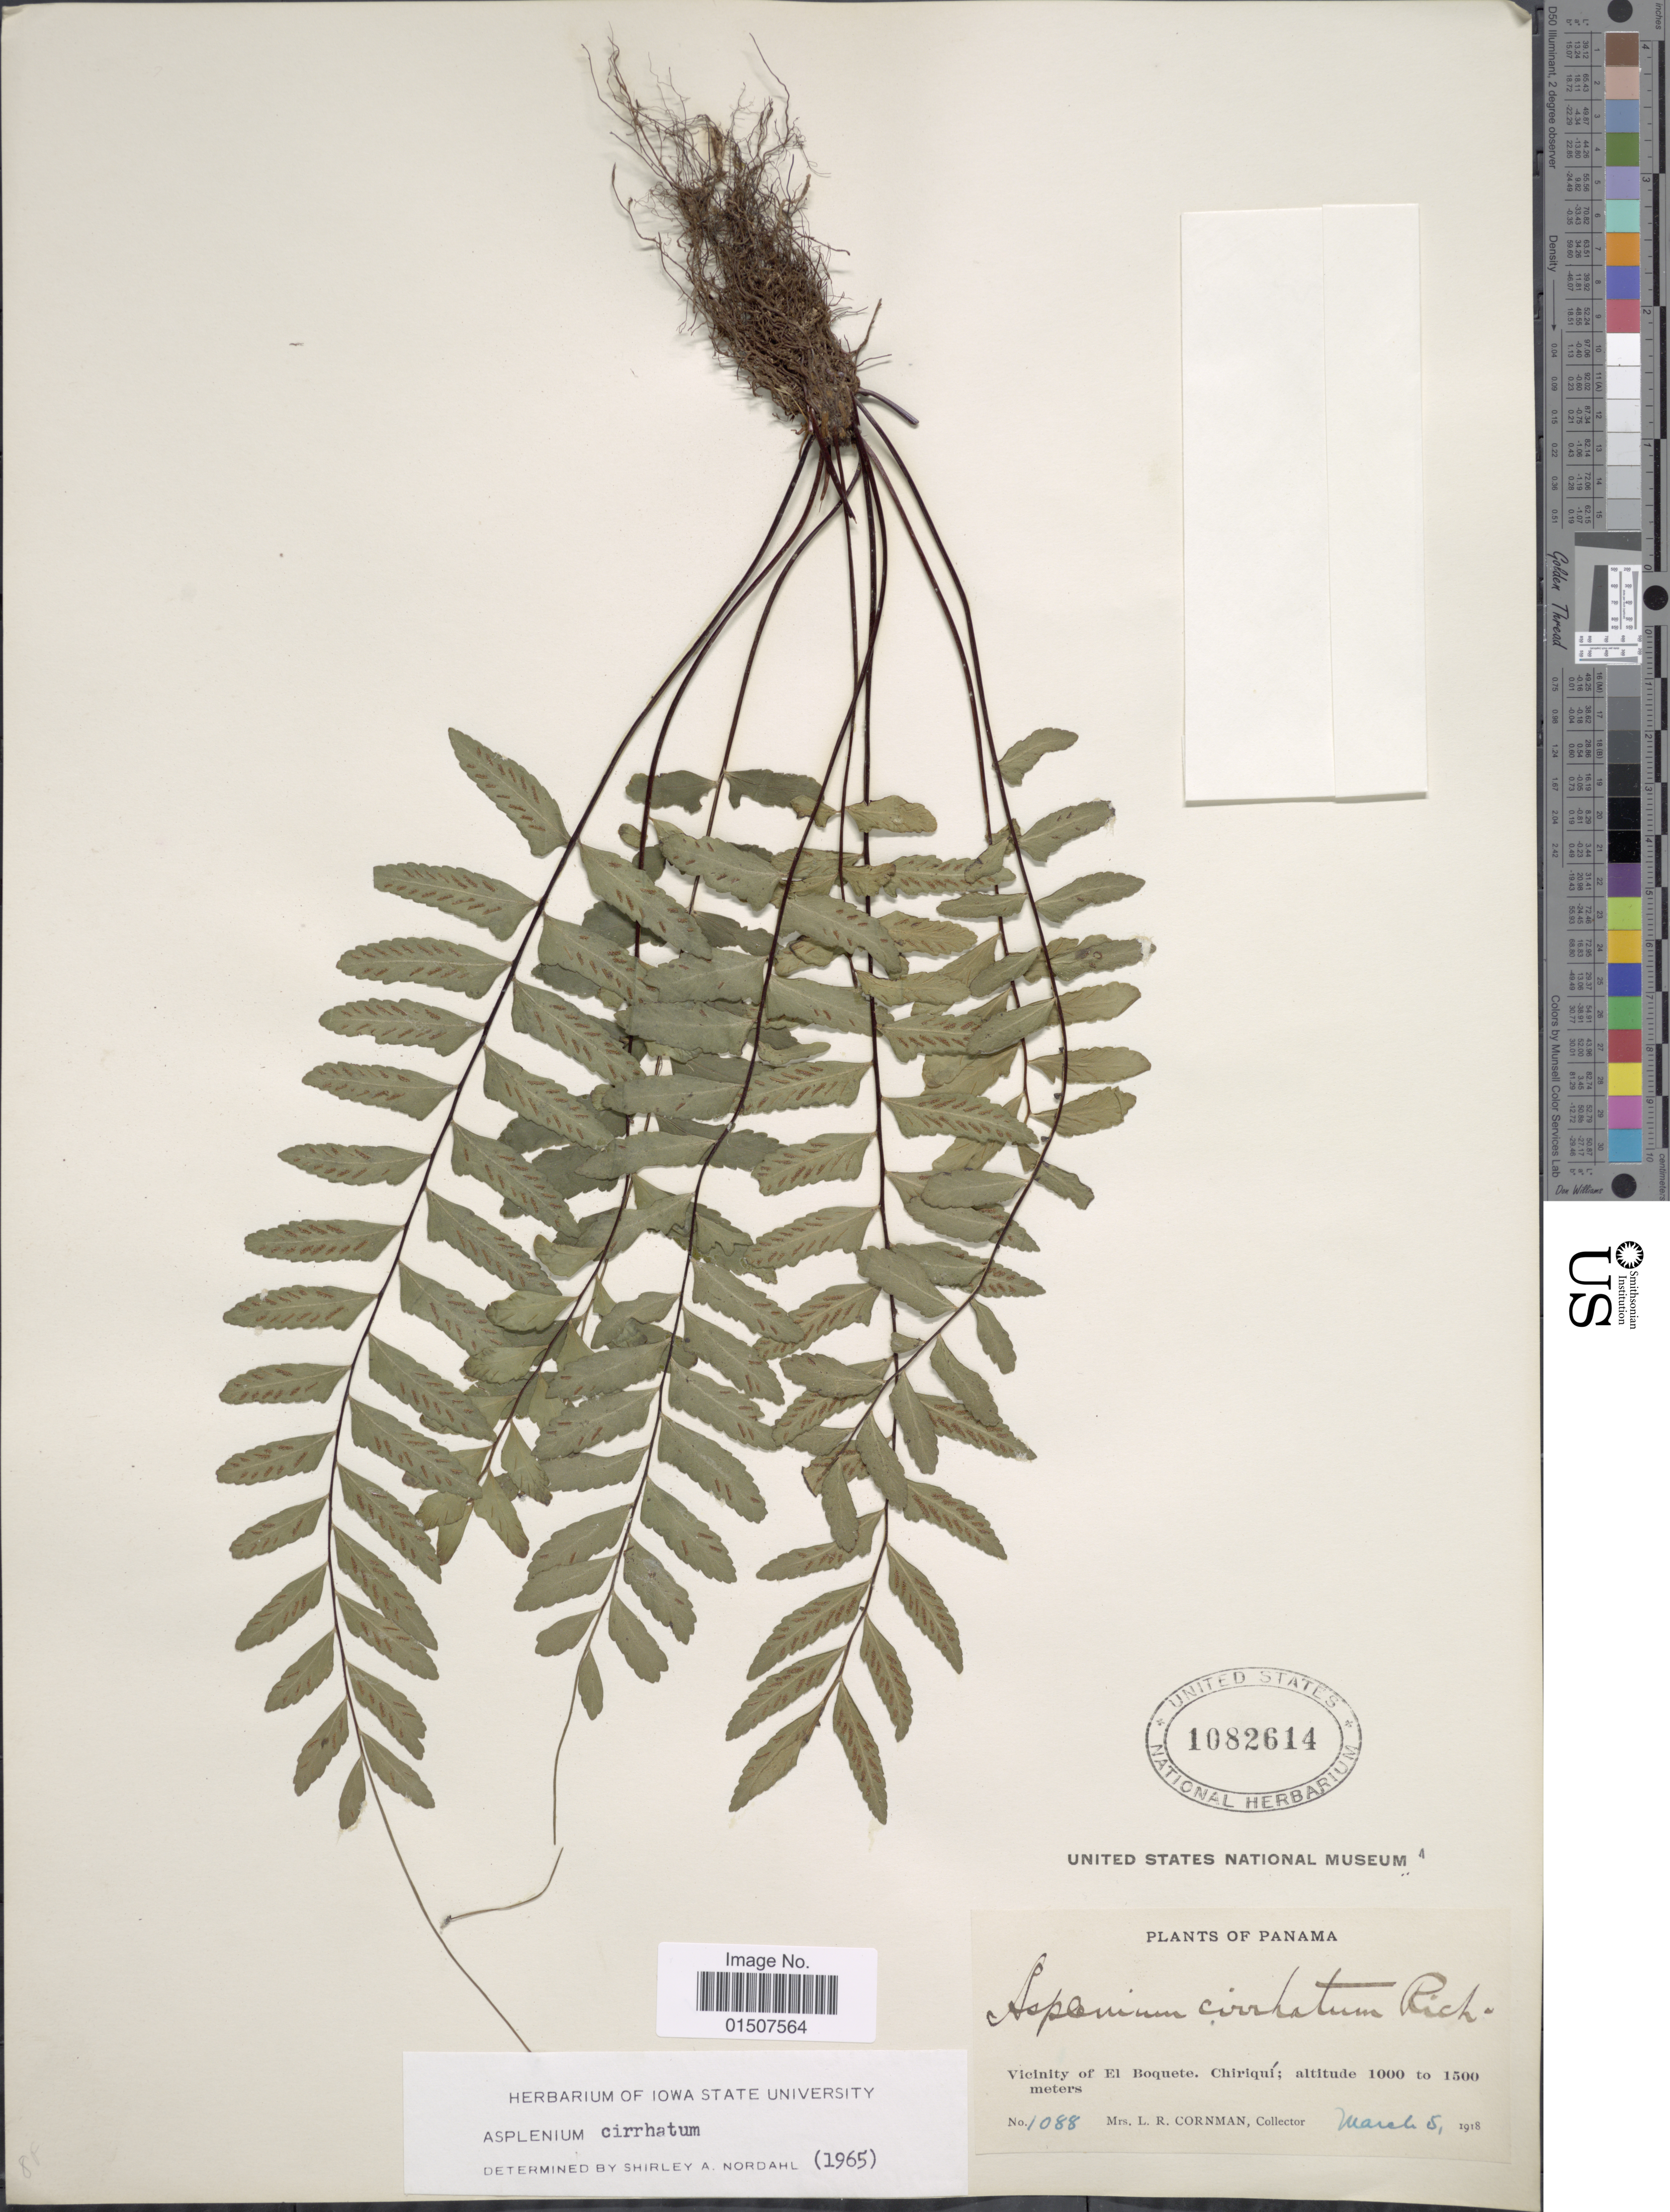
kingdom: Plantae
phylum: Tracheophyta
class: Polypodiopsida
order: Polypodiales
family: Aspleniaceae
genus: Asplenium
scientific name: Asplenium radicans var. cirrhatum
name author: (Rich. ex Willd.) Rosenst.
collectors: L. Cornman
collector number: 1088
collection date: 1918-03-05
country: Panama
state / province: Chiriqui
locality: Vicinity of El Boquete. Chiriqui.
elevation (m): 1000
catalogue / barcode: US 1082614